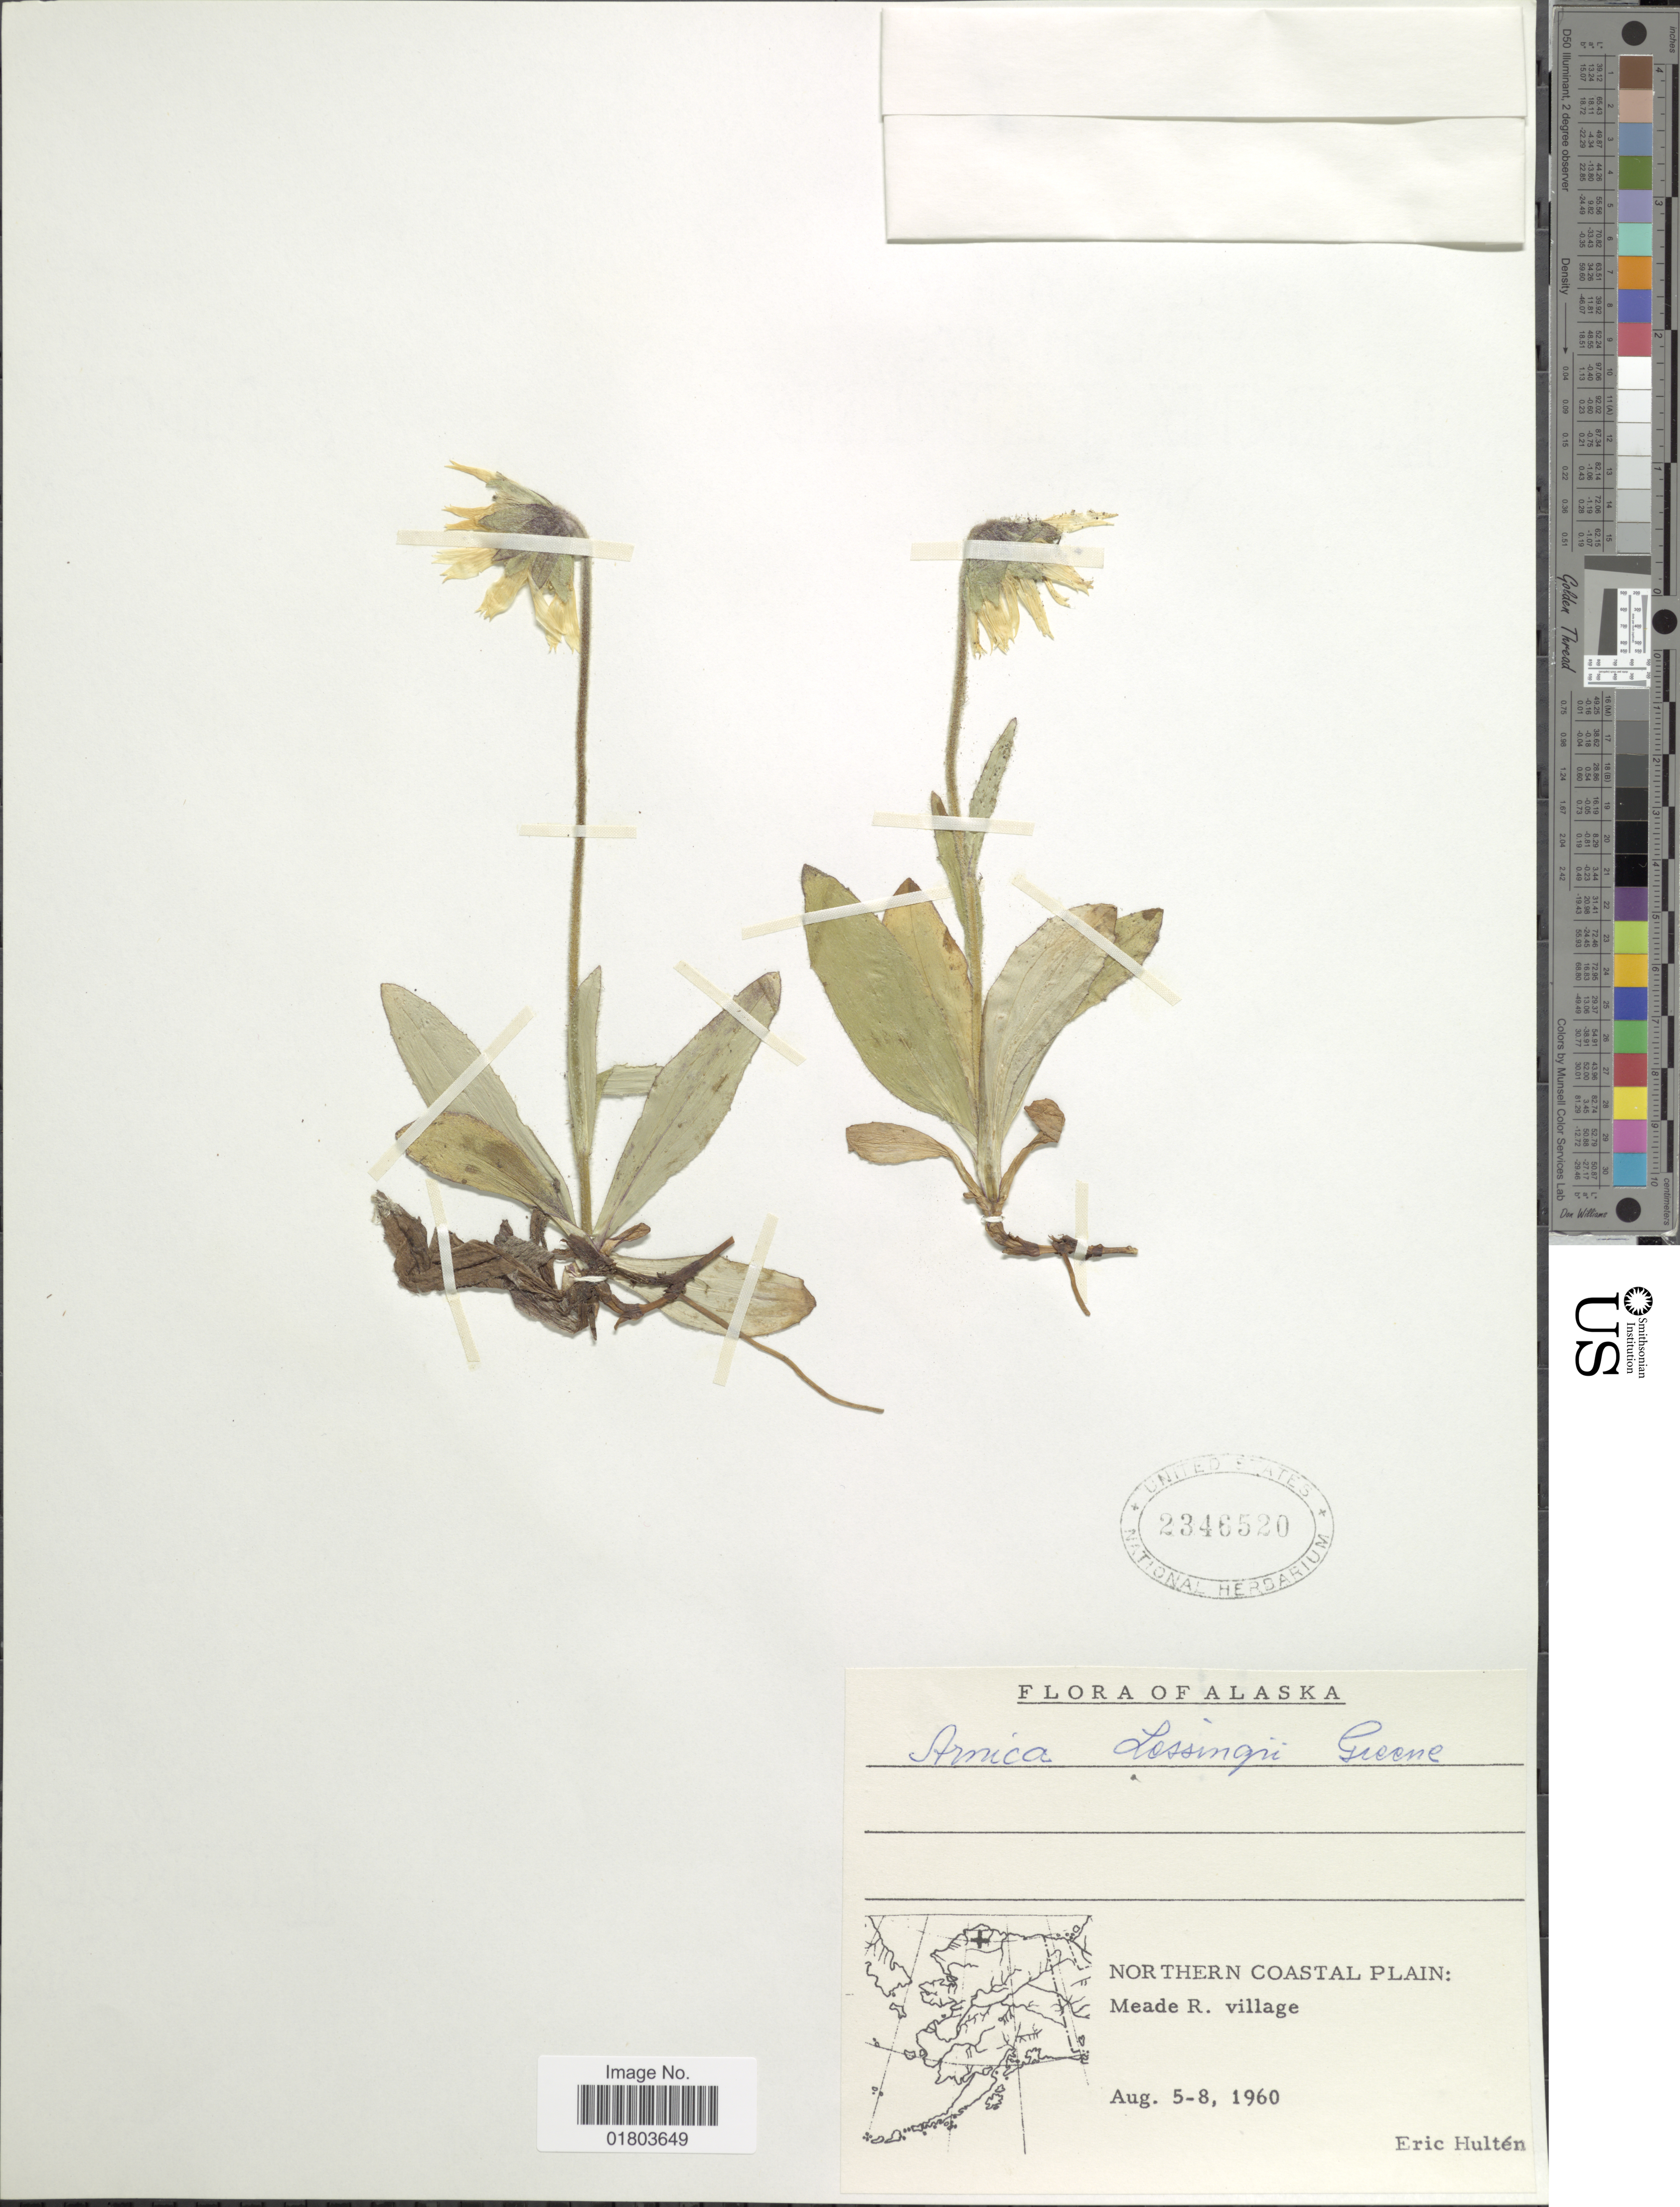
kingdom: Plantae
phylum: Tracheophyta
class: Magnoliopsida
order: Asterales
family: Asteraceae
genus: Arnica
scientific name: Arnica lessingii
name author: (Torr. & A. Gray) Greene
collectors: E. G. Hultén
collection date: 1960-08-05/1960-08-08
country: United States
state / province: Alaska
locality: Northern Coastal Plain: Meade R. village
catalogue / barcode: US 2346520